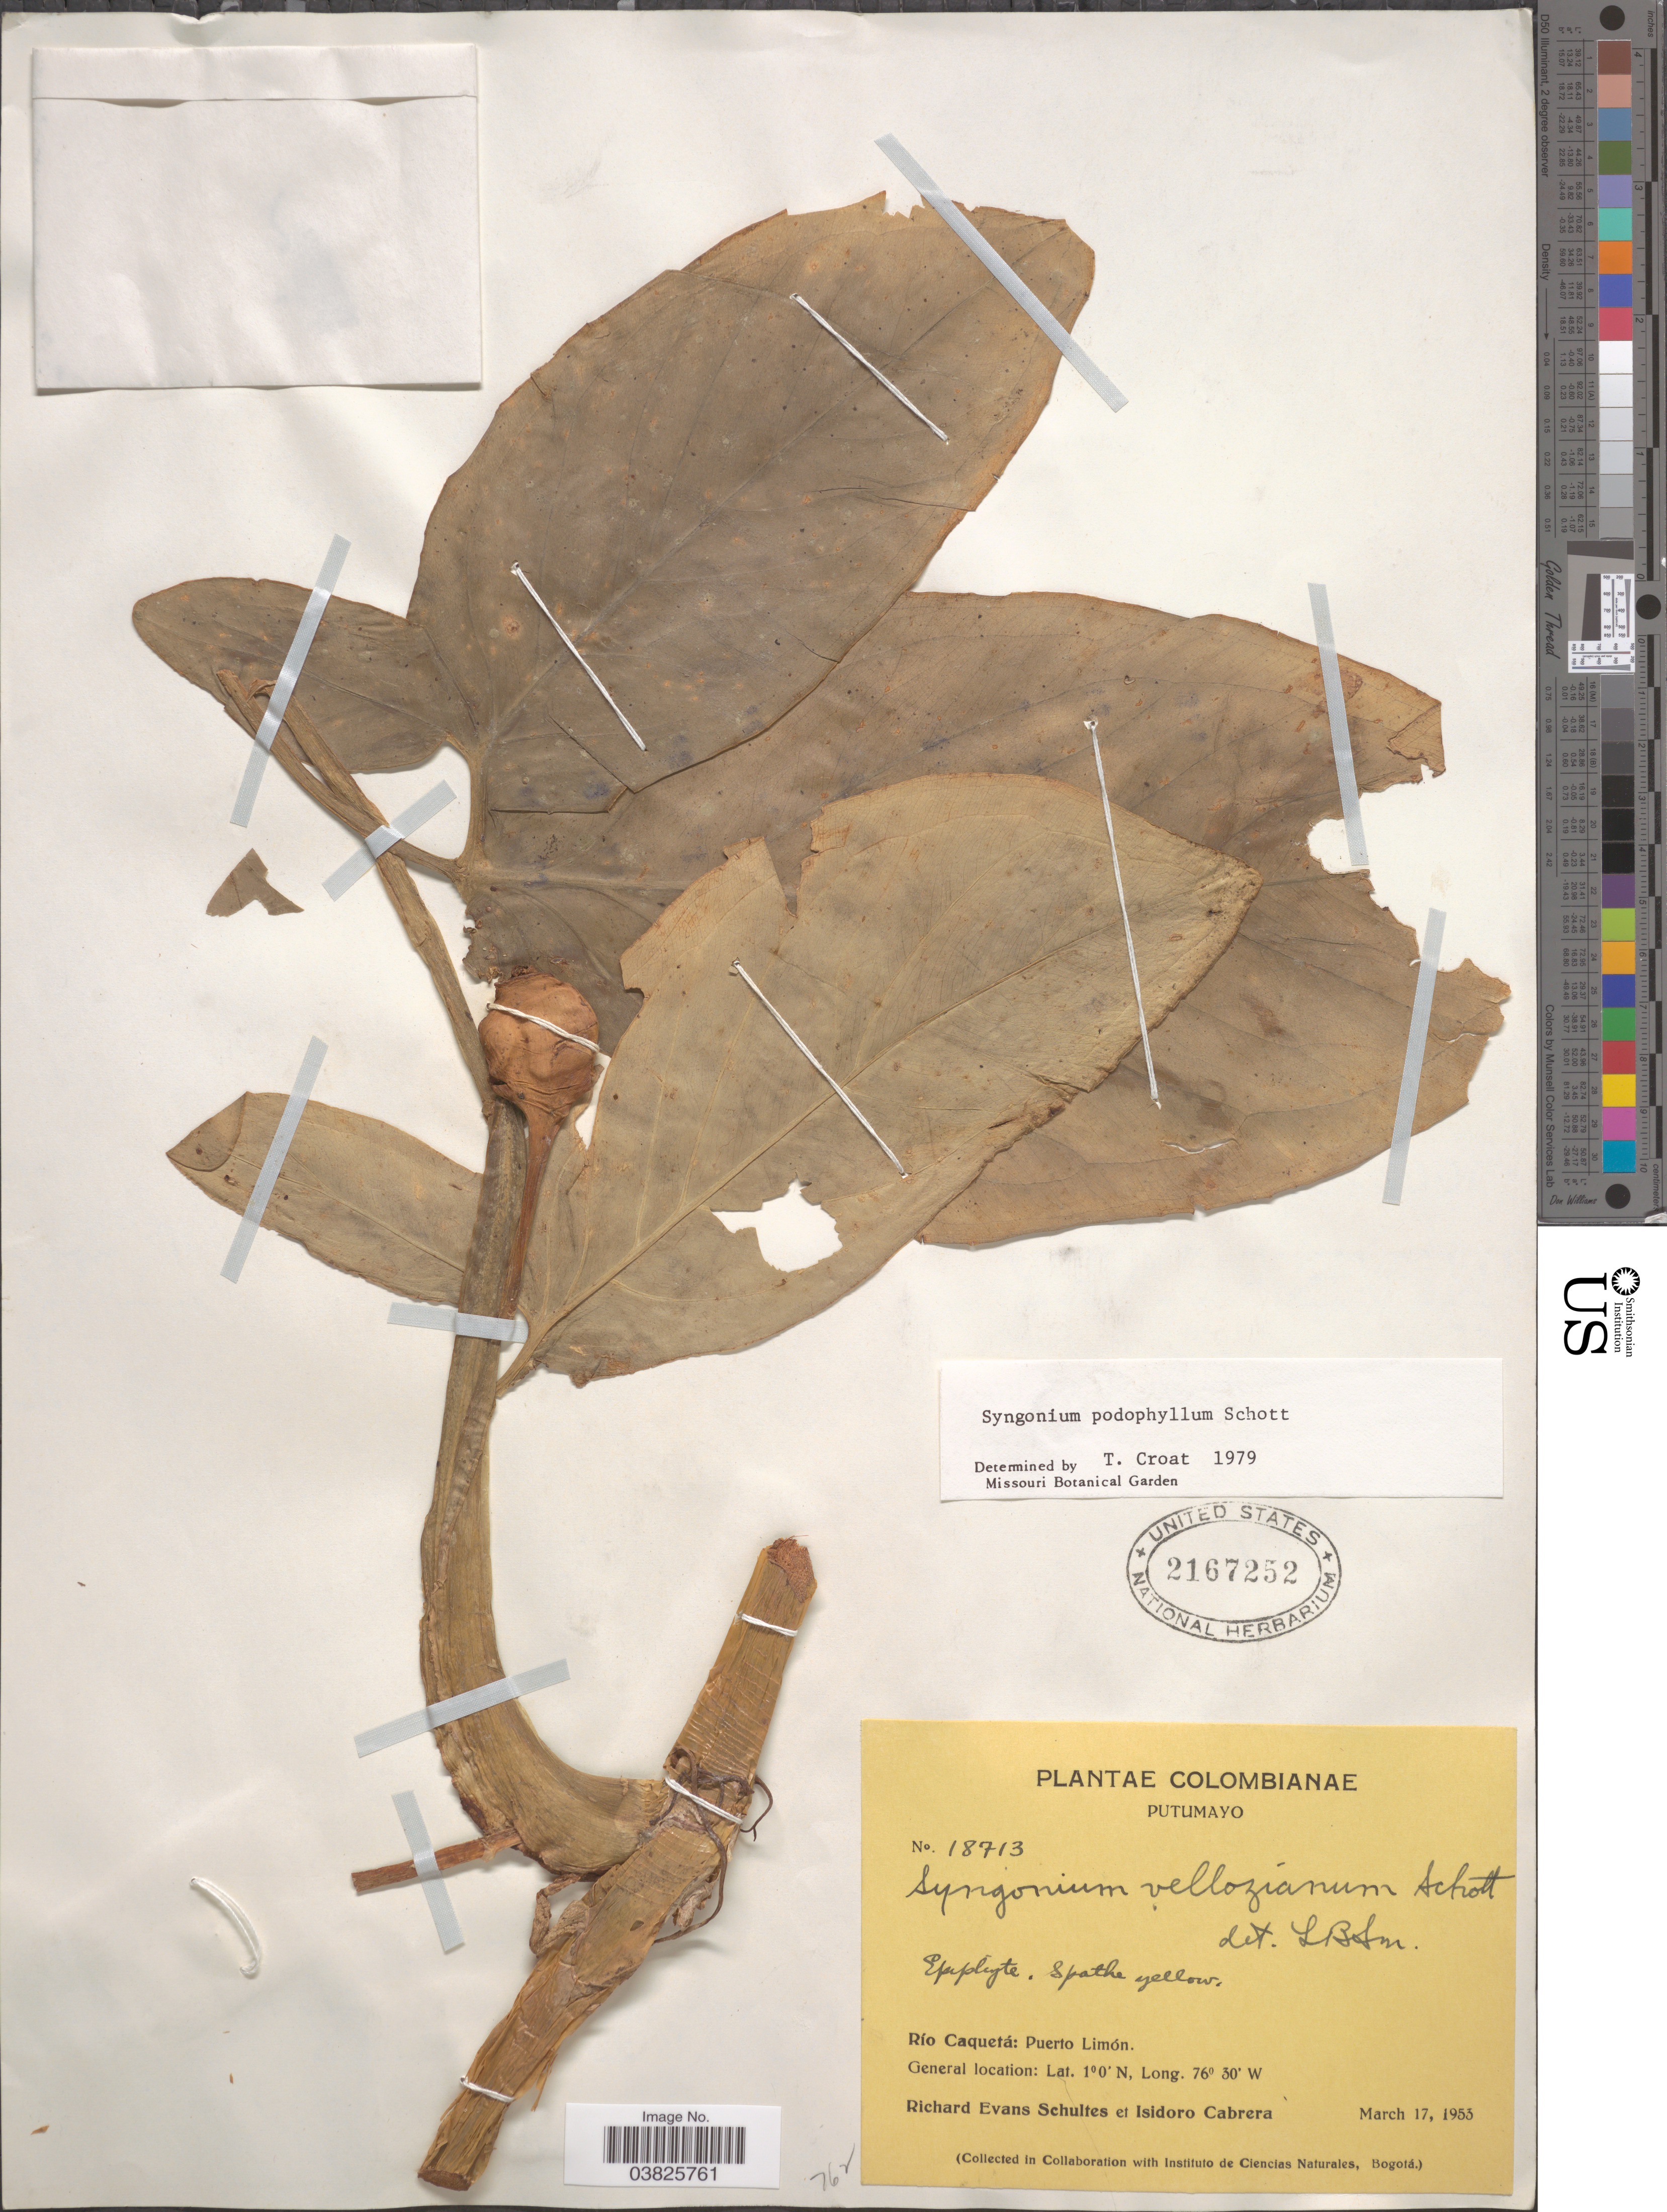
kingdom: Plantae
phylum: Tracheophyta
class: Liliopsida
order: Alismatales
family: Araceae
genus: Syngonium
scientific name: Syngonium podophyllum 'Lemon-Lime'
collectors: R. E. Schultes & I. Cabrera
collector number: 18713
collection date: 1953-03-17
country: Colombia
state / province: Putumayo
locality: Río Caquetá: Puerto Limón.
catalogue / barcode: US 2167252